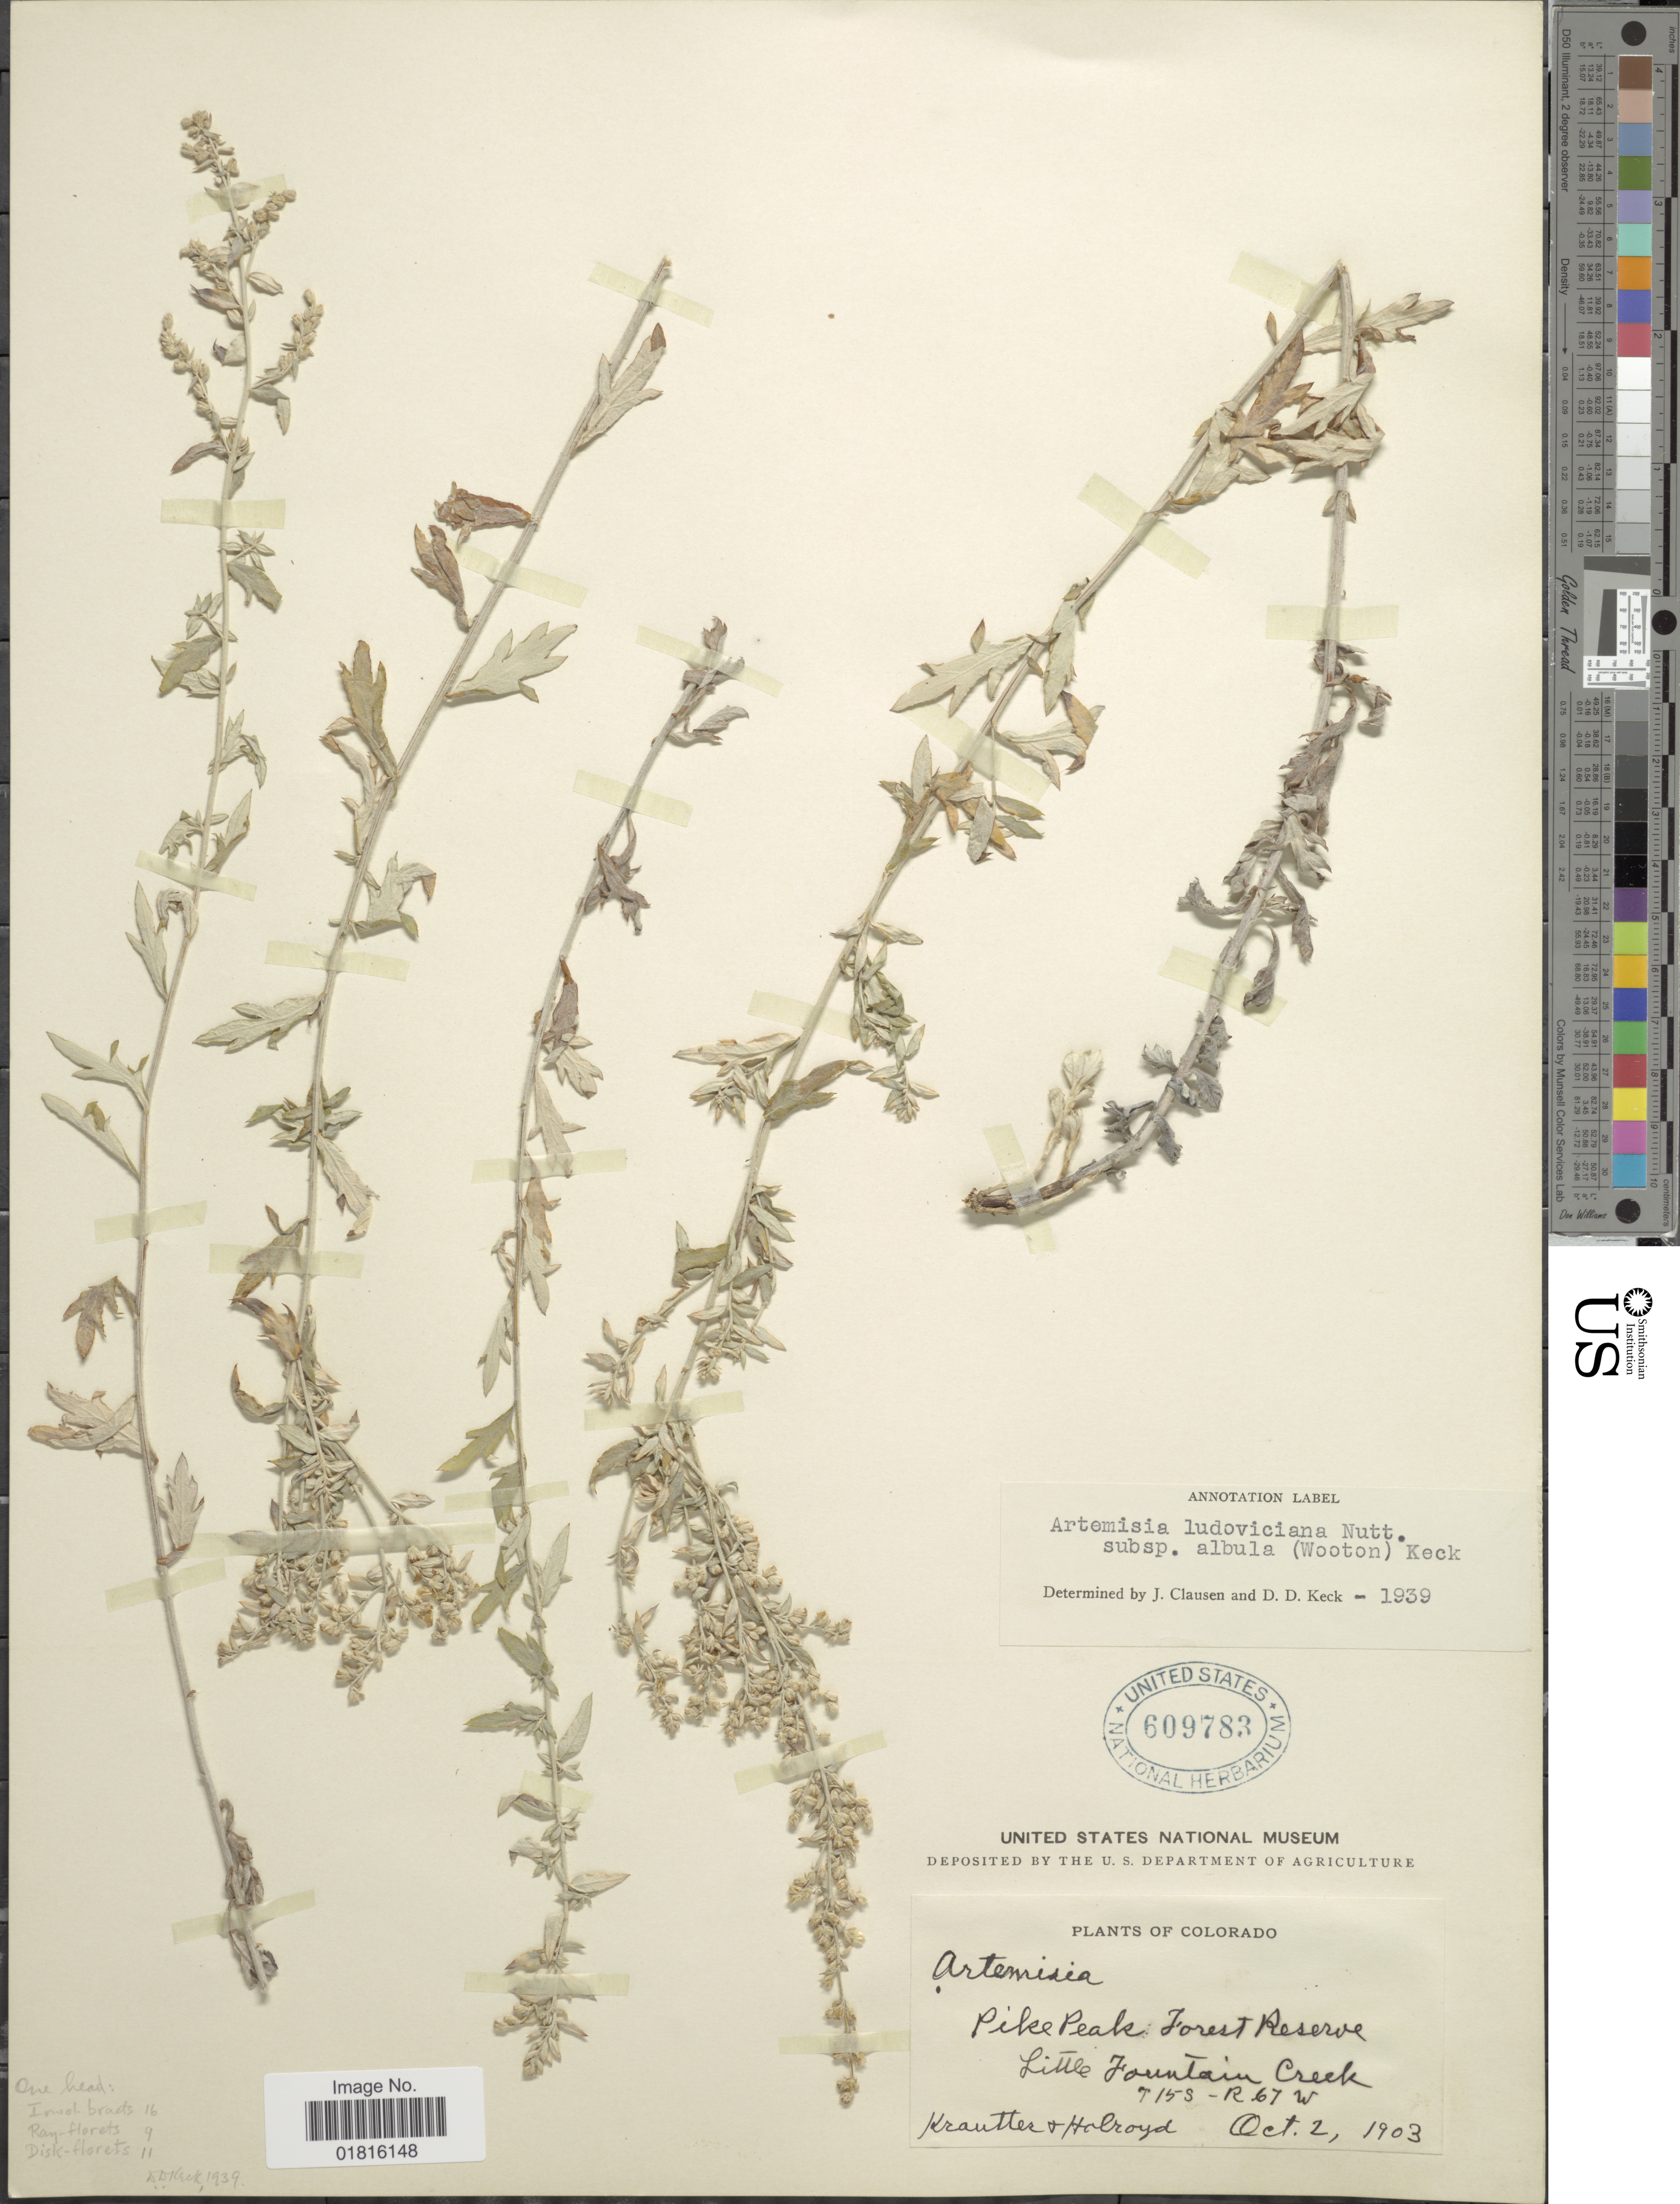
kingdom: Plantae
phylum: Tracheophyta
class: Magnoliopsida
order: Asterales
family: Asteraceae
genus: Artemisia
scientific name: Artemisia ludoviciana subsp. albula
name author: (Wooton) D.D. Keck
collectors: -. Krautter & -. Holroyd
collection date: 1903-10-02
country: United States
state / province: Colorado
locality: Pike Peak: Forest Reserve, Little Fountain Creek, T15S - R67W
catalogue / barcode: US 609783